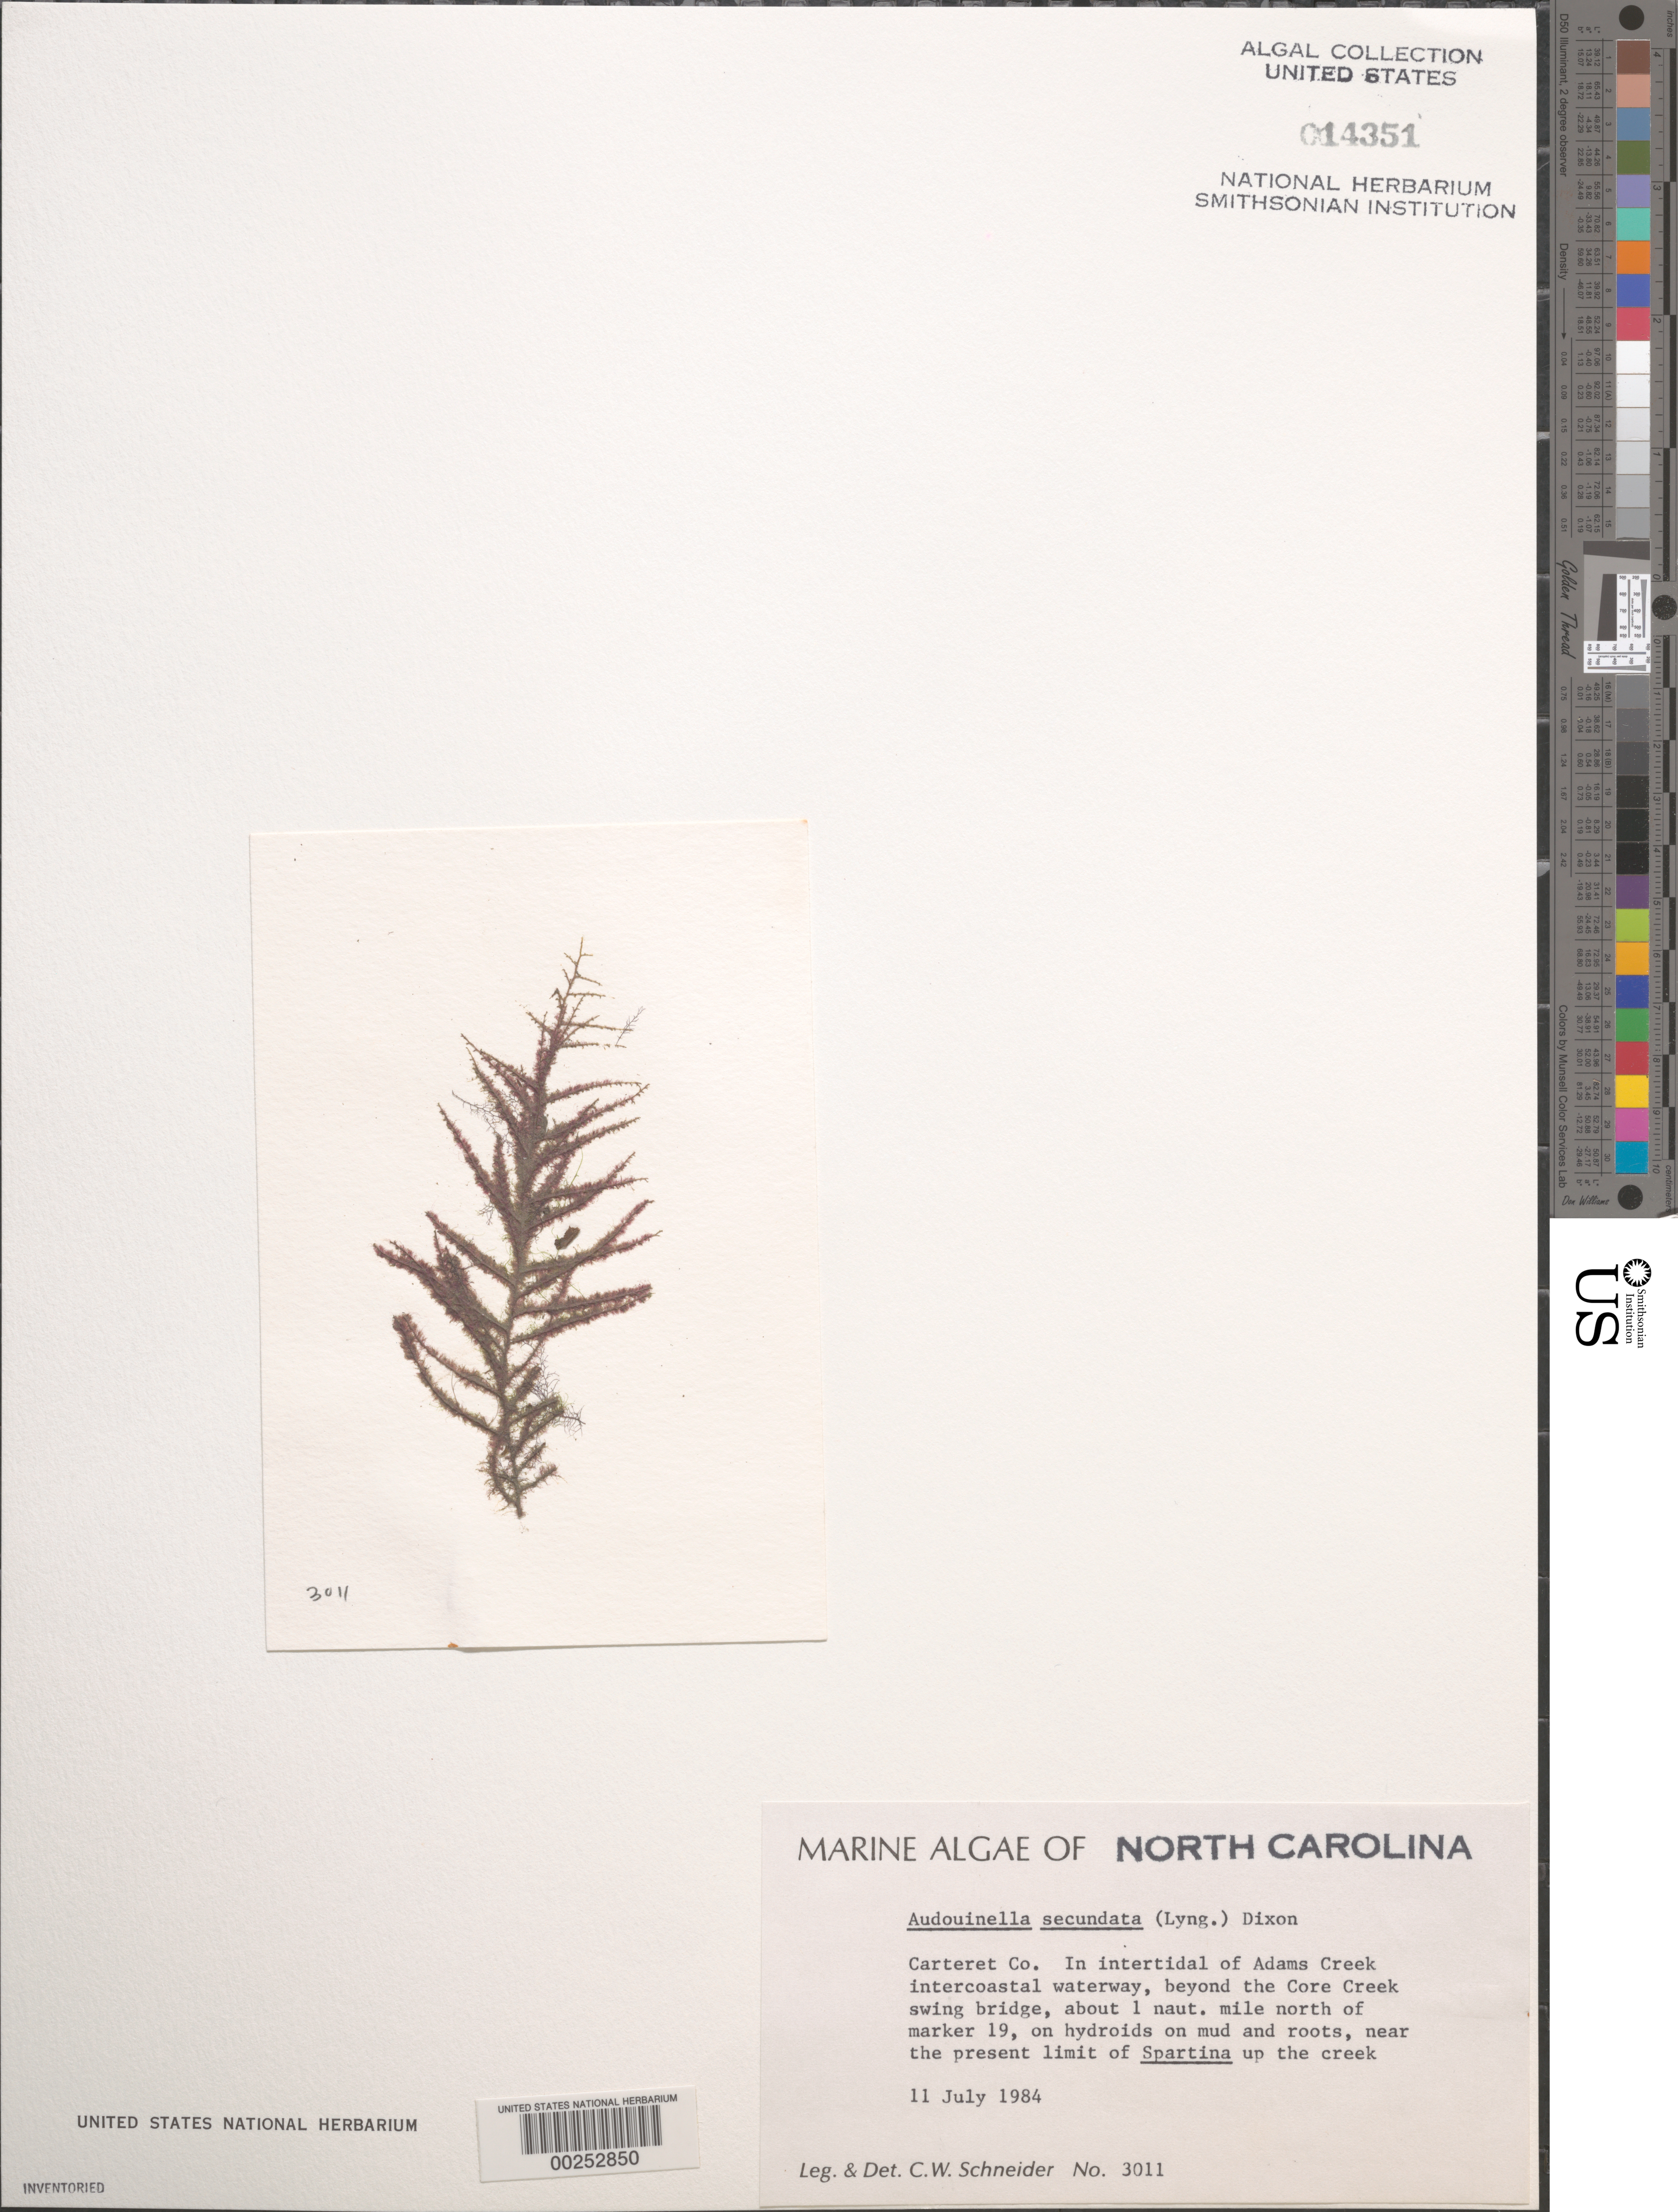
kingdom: Plantae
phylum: Rhodophyta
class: Florideophyceae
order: Acrochaetiales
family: Acrochaetiaceae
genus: Acrochaetium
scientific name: Acrochaetium secundatum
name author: (Lyngb.) Näg. in Näg. & C. Cramer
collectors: C. W. Schneider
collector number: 3011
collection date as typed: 11 Jul 1984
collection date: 1984-07-11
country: United States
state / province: North Carolina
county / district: Carteret County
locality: Adams Creek Intercoastal Waterway, beyond Core Creek swing bridge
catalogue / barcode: US 14351